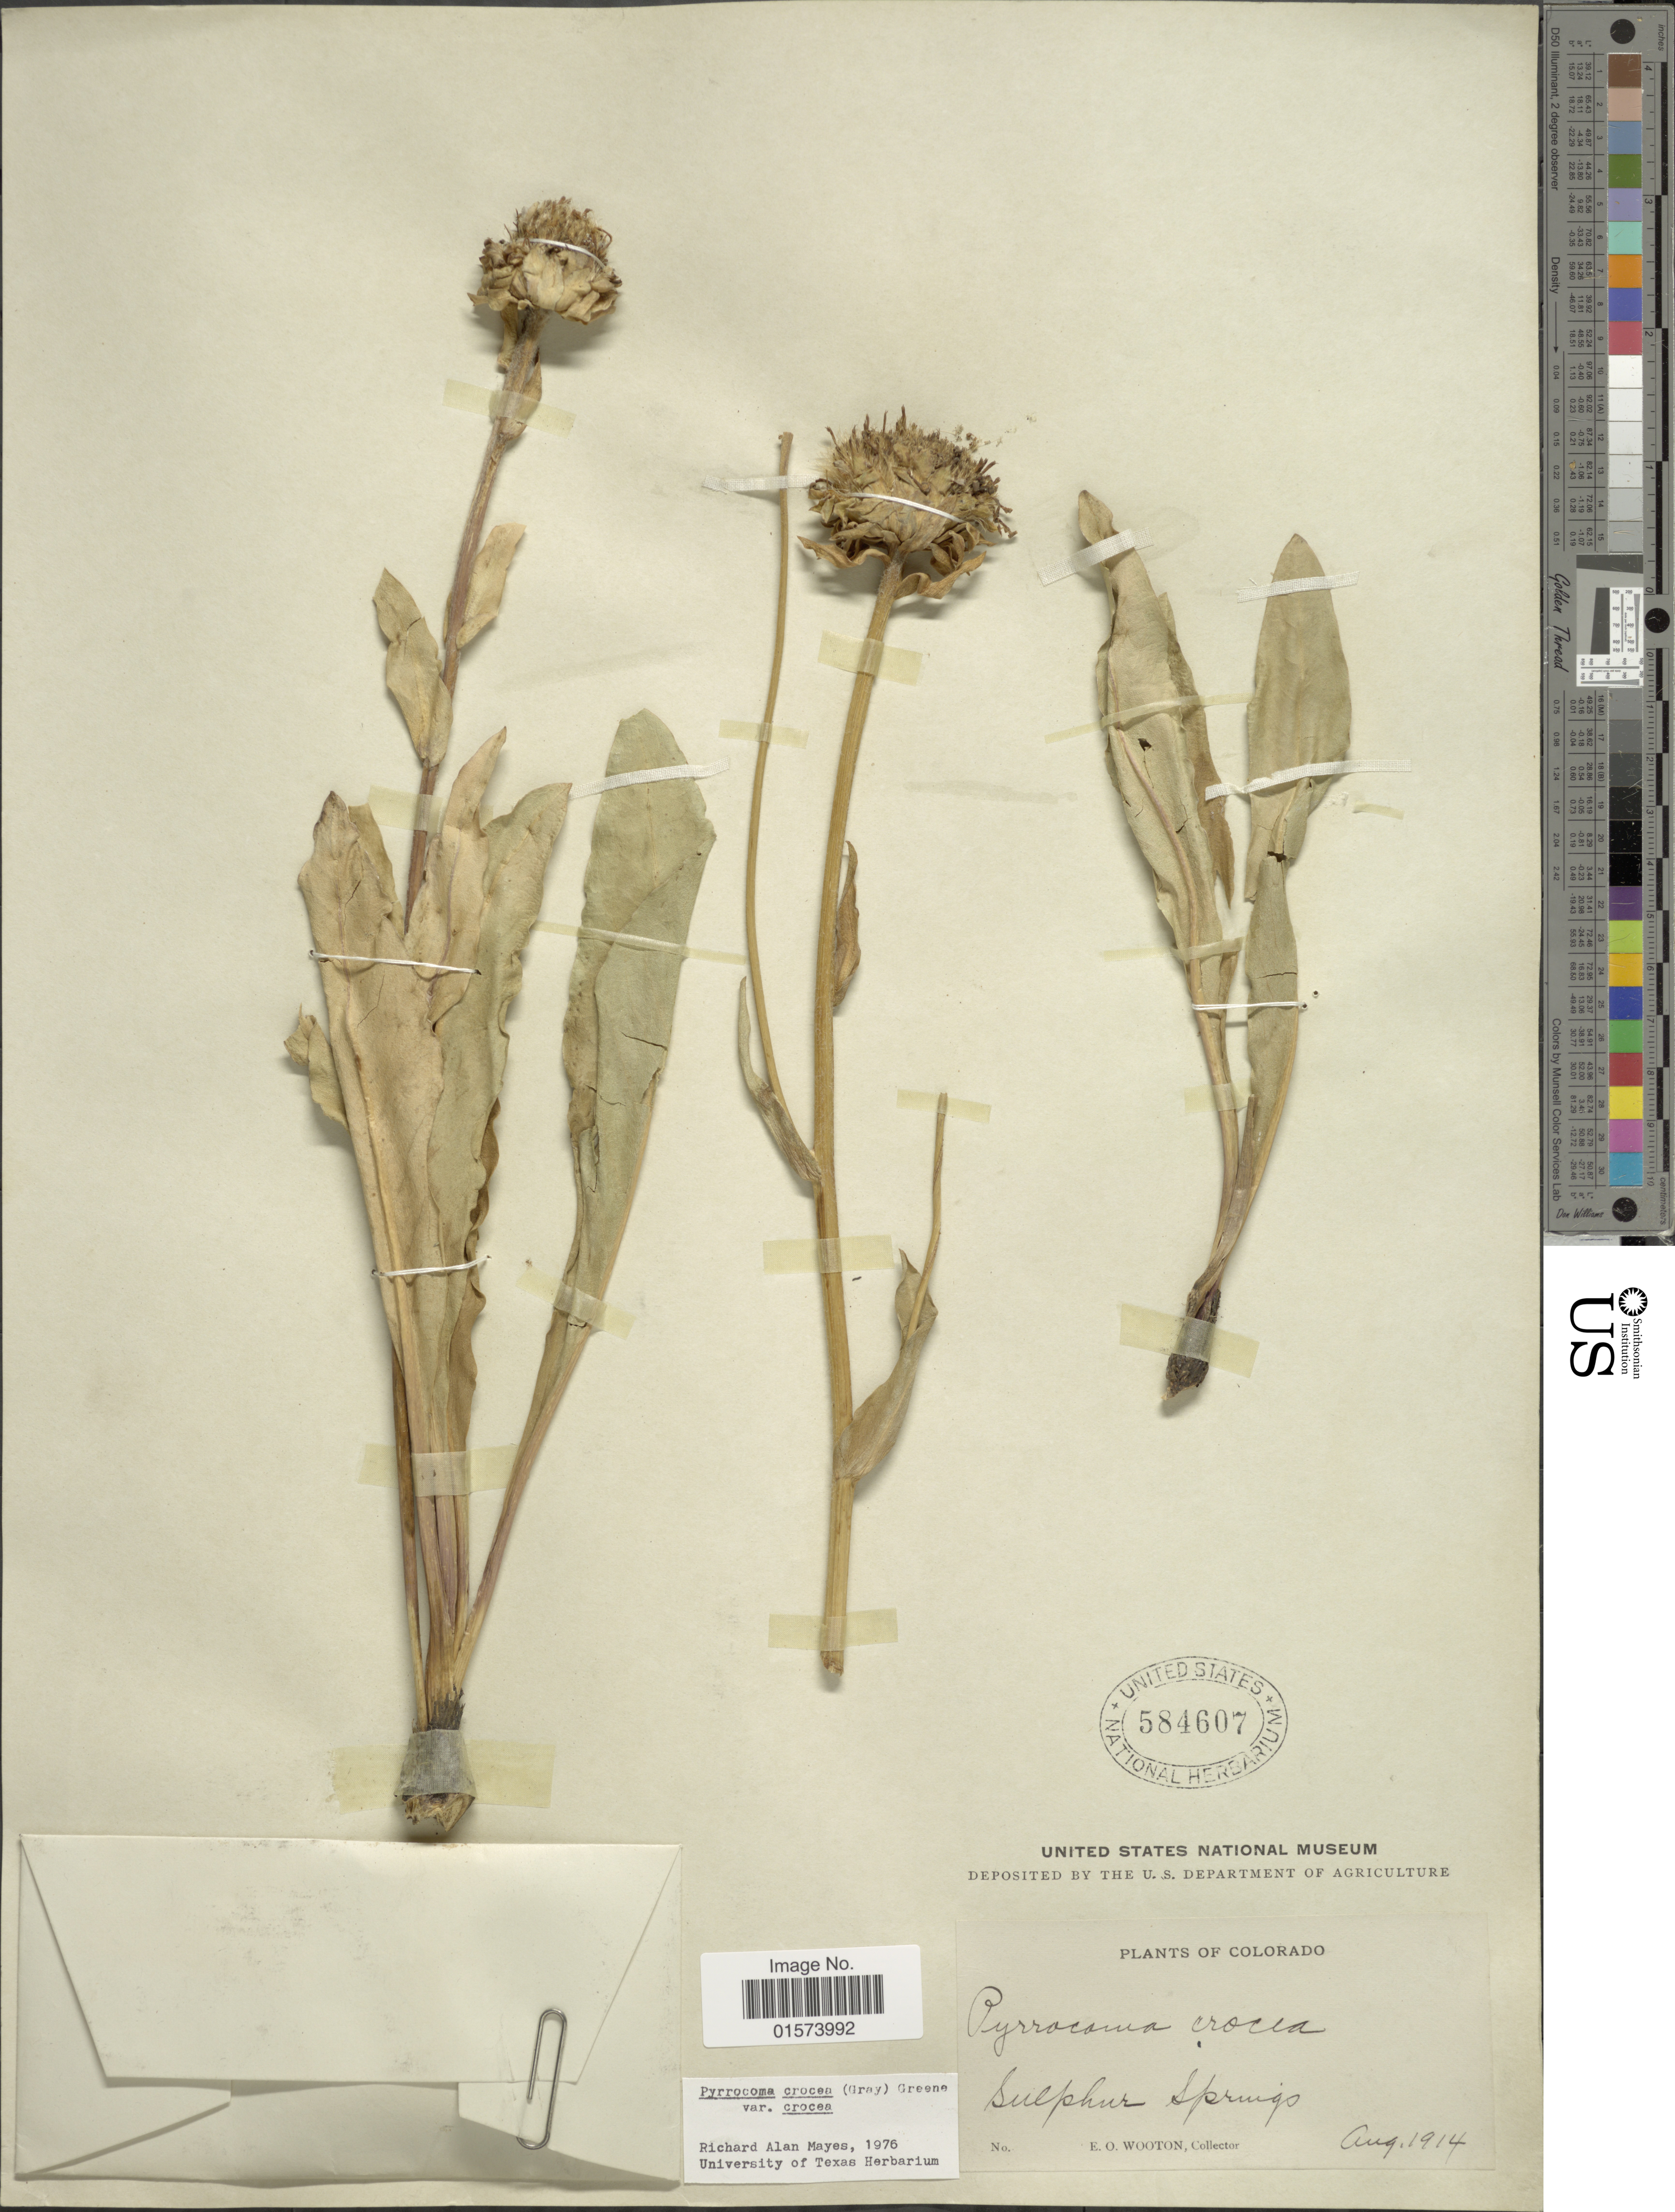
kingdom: Plantae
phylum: Tracheophyta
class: Magnoliopsida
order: Asterales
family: Asteraceae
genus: Pyrrocoma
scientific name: Pyrrocoma crocea var. crocea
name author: (A. Gray) Greene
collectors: E. O. Wooton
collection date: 1914-08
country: United States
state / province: Colorado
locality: Sulphur Springs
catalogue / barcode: US 584607